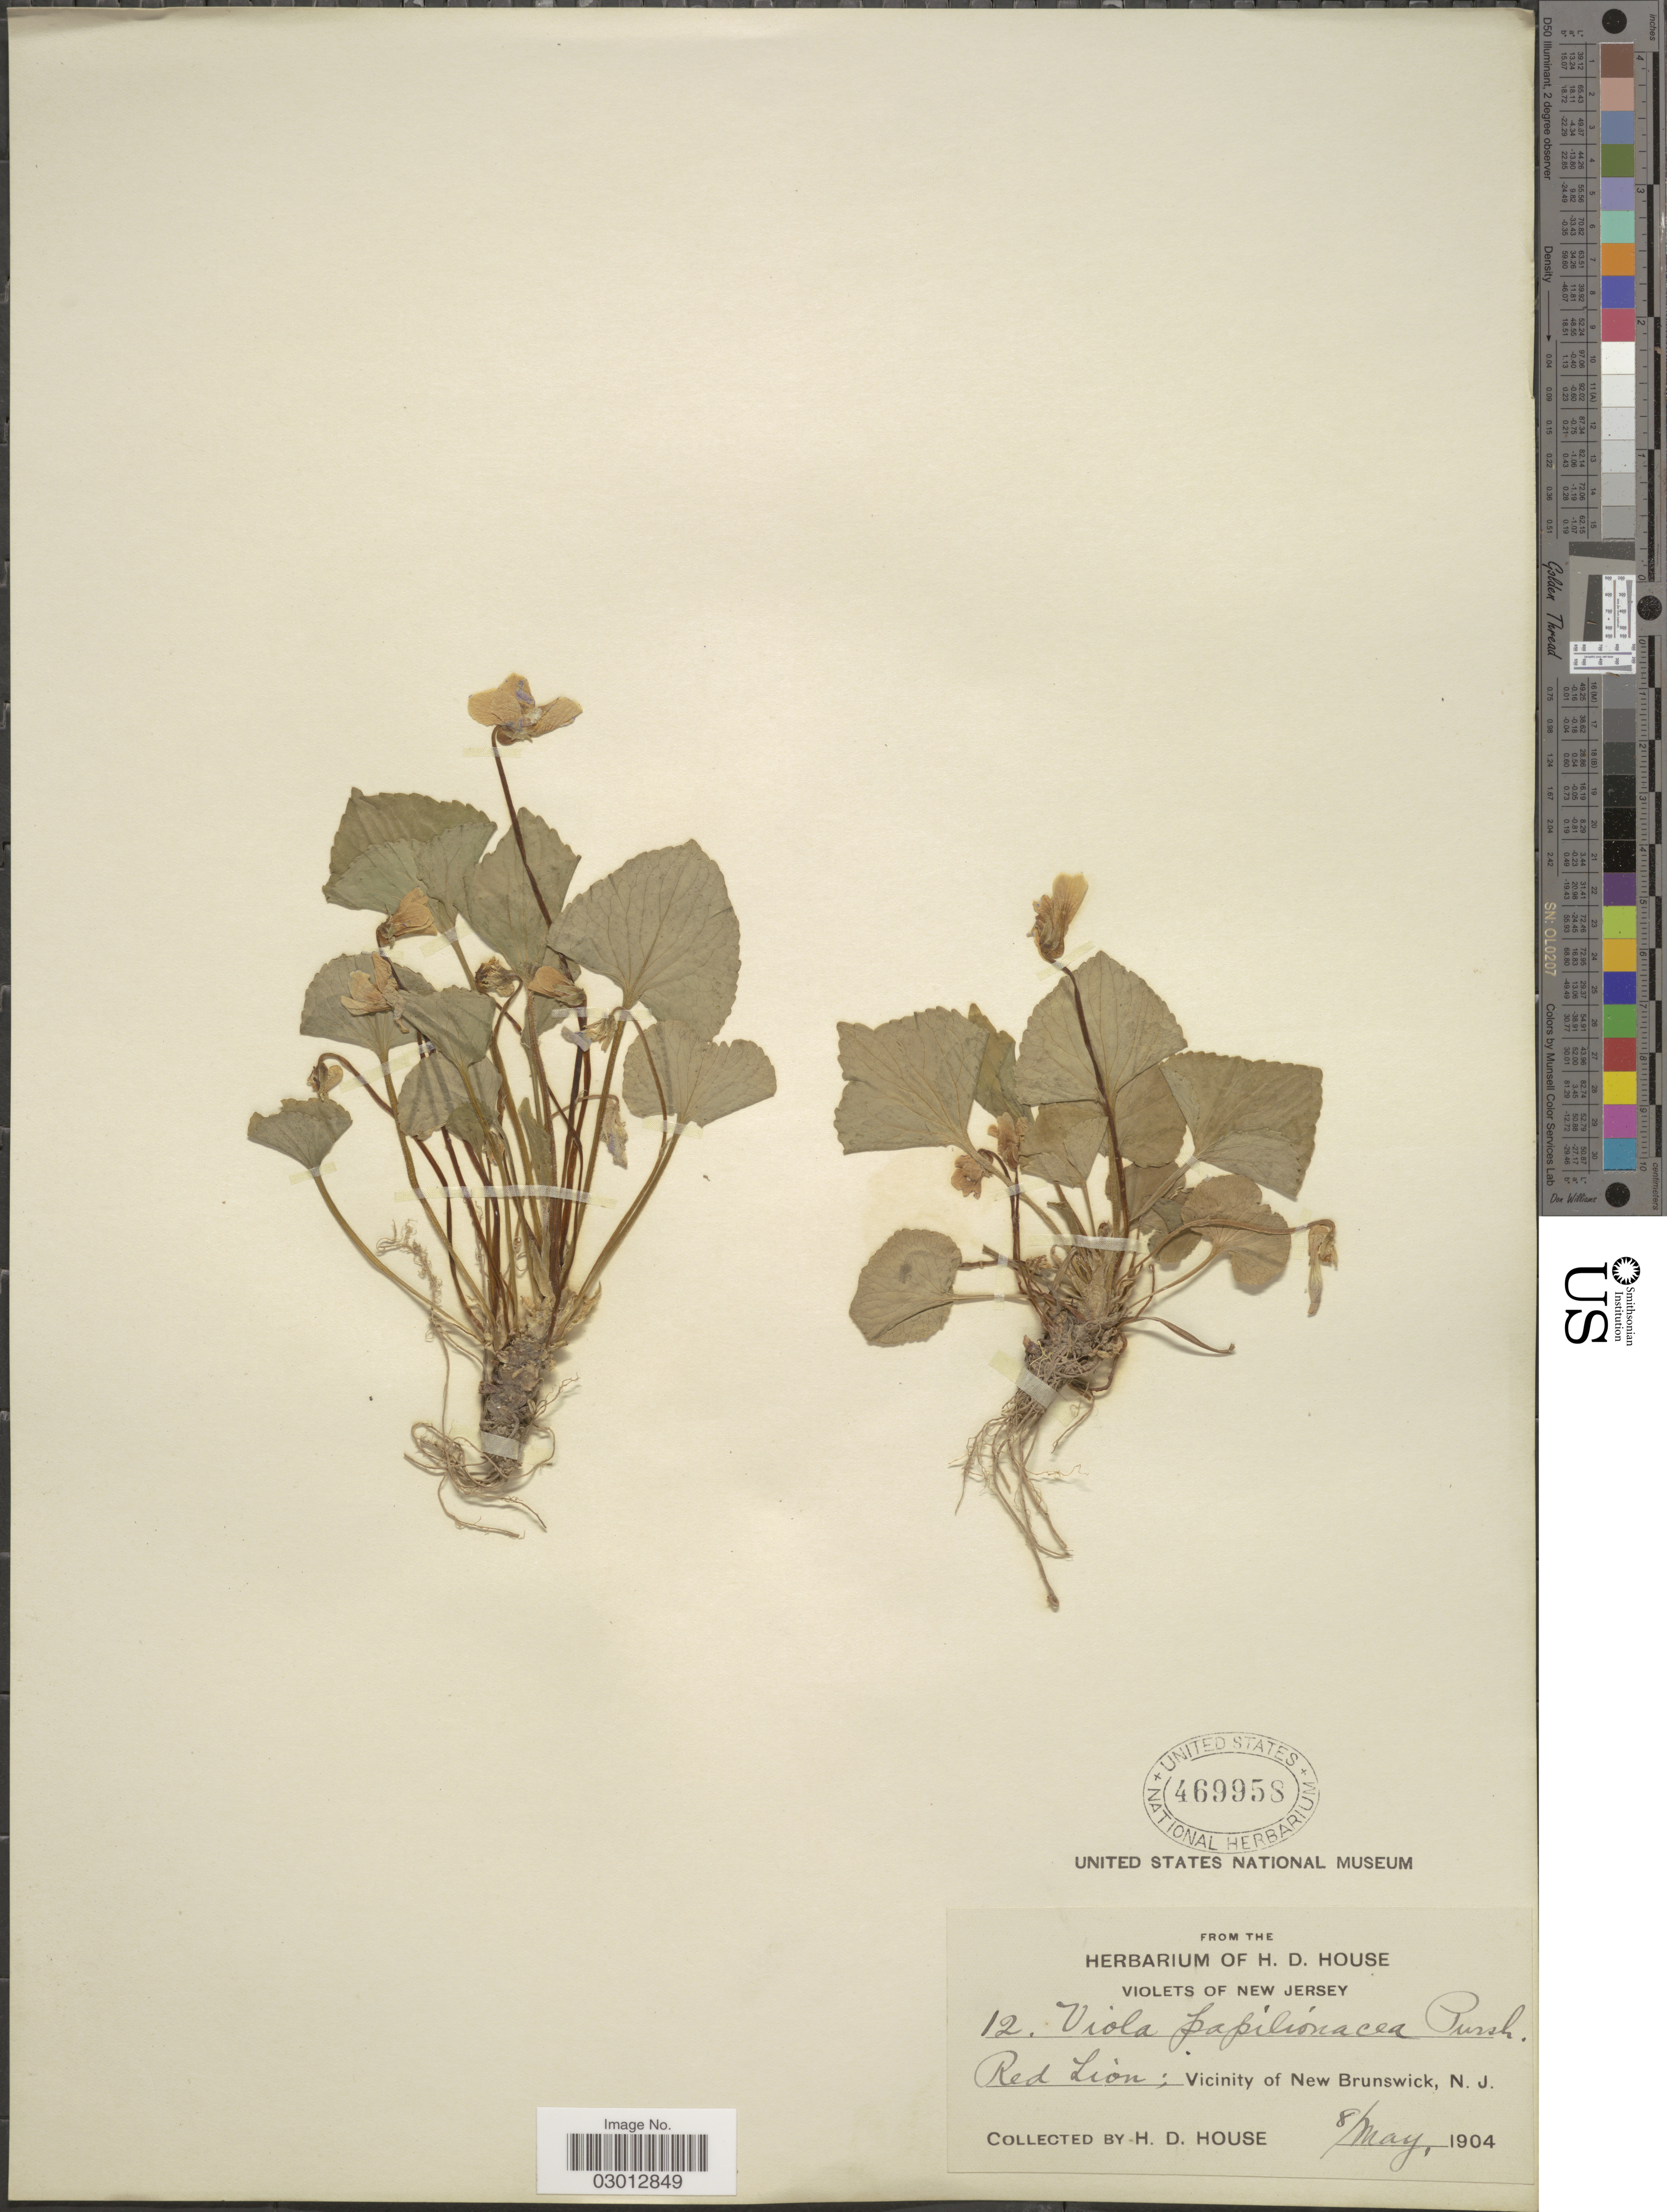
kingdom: Plantae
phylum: Tracheophyta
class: Magnoliopsida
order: Malpighiales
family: Violaceae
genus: Viola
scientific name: Viola papilionacea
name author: Pursh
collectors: H. D. House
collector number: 12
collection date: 1904-05-08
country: United States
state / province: New Jersey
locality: Red Lion; Vicinity of New Brunswick.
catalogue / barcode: US 469958